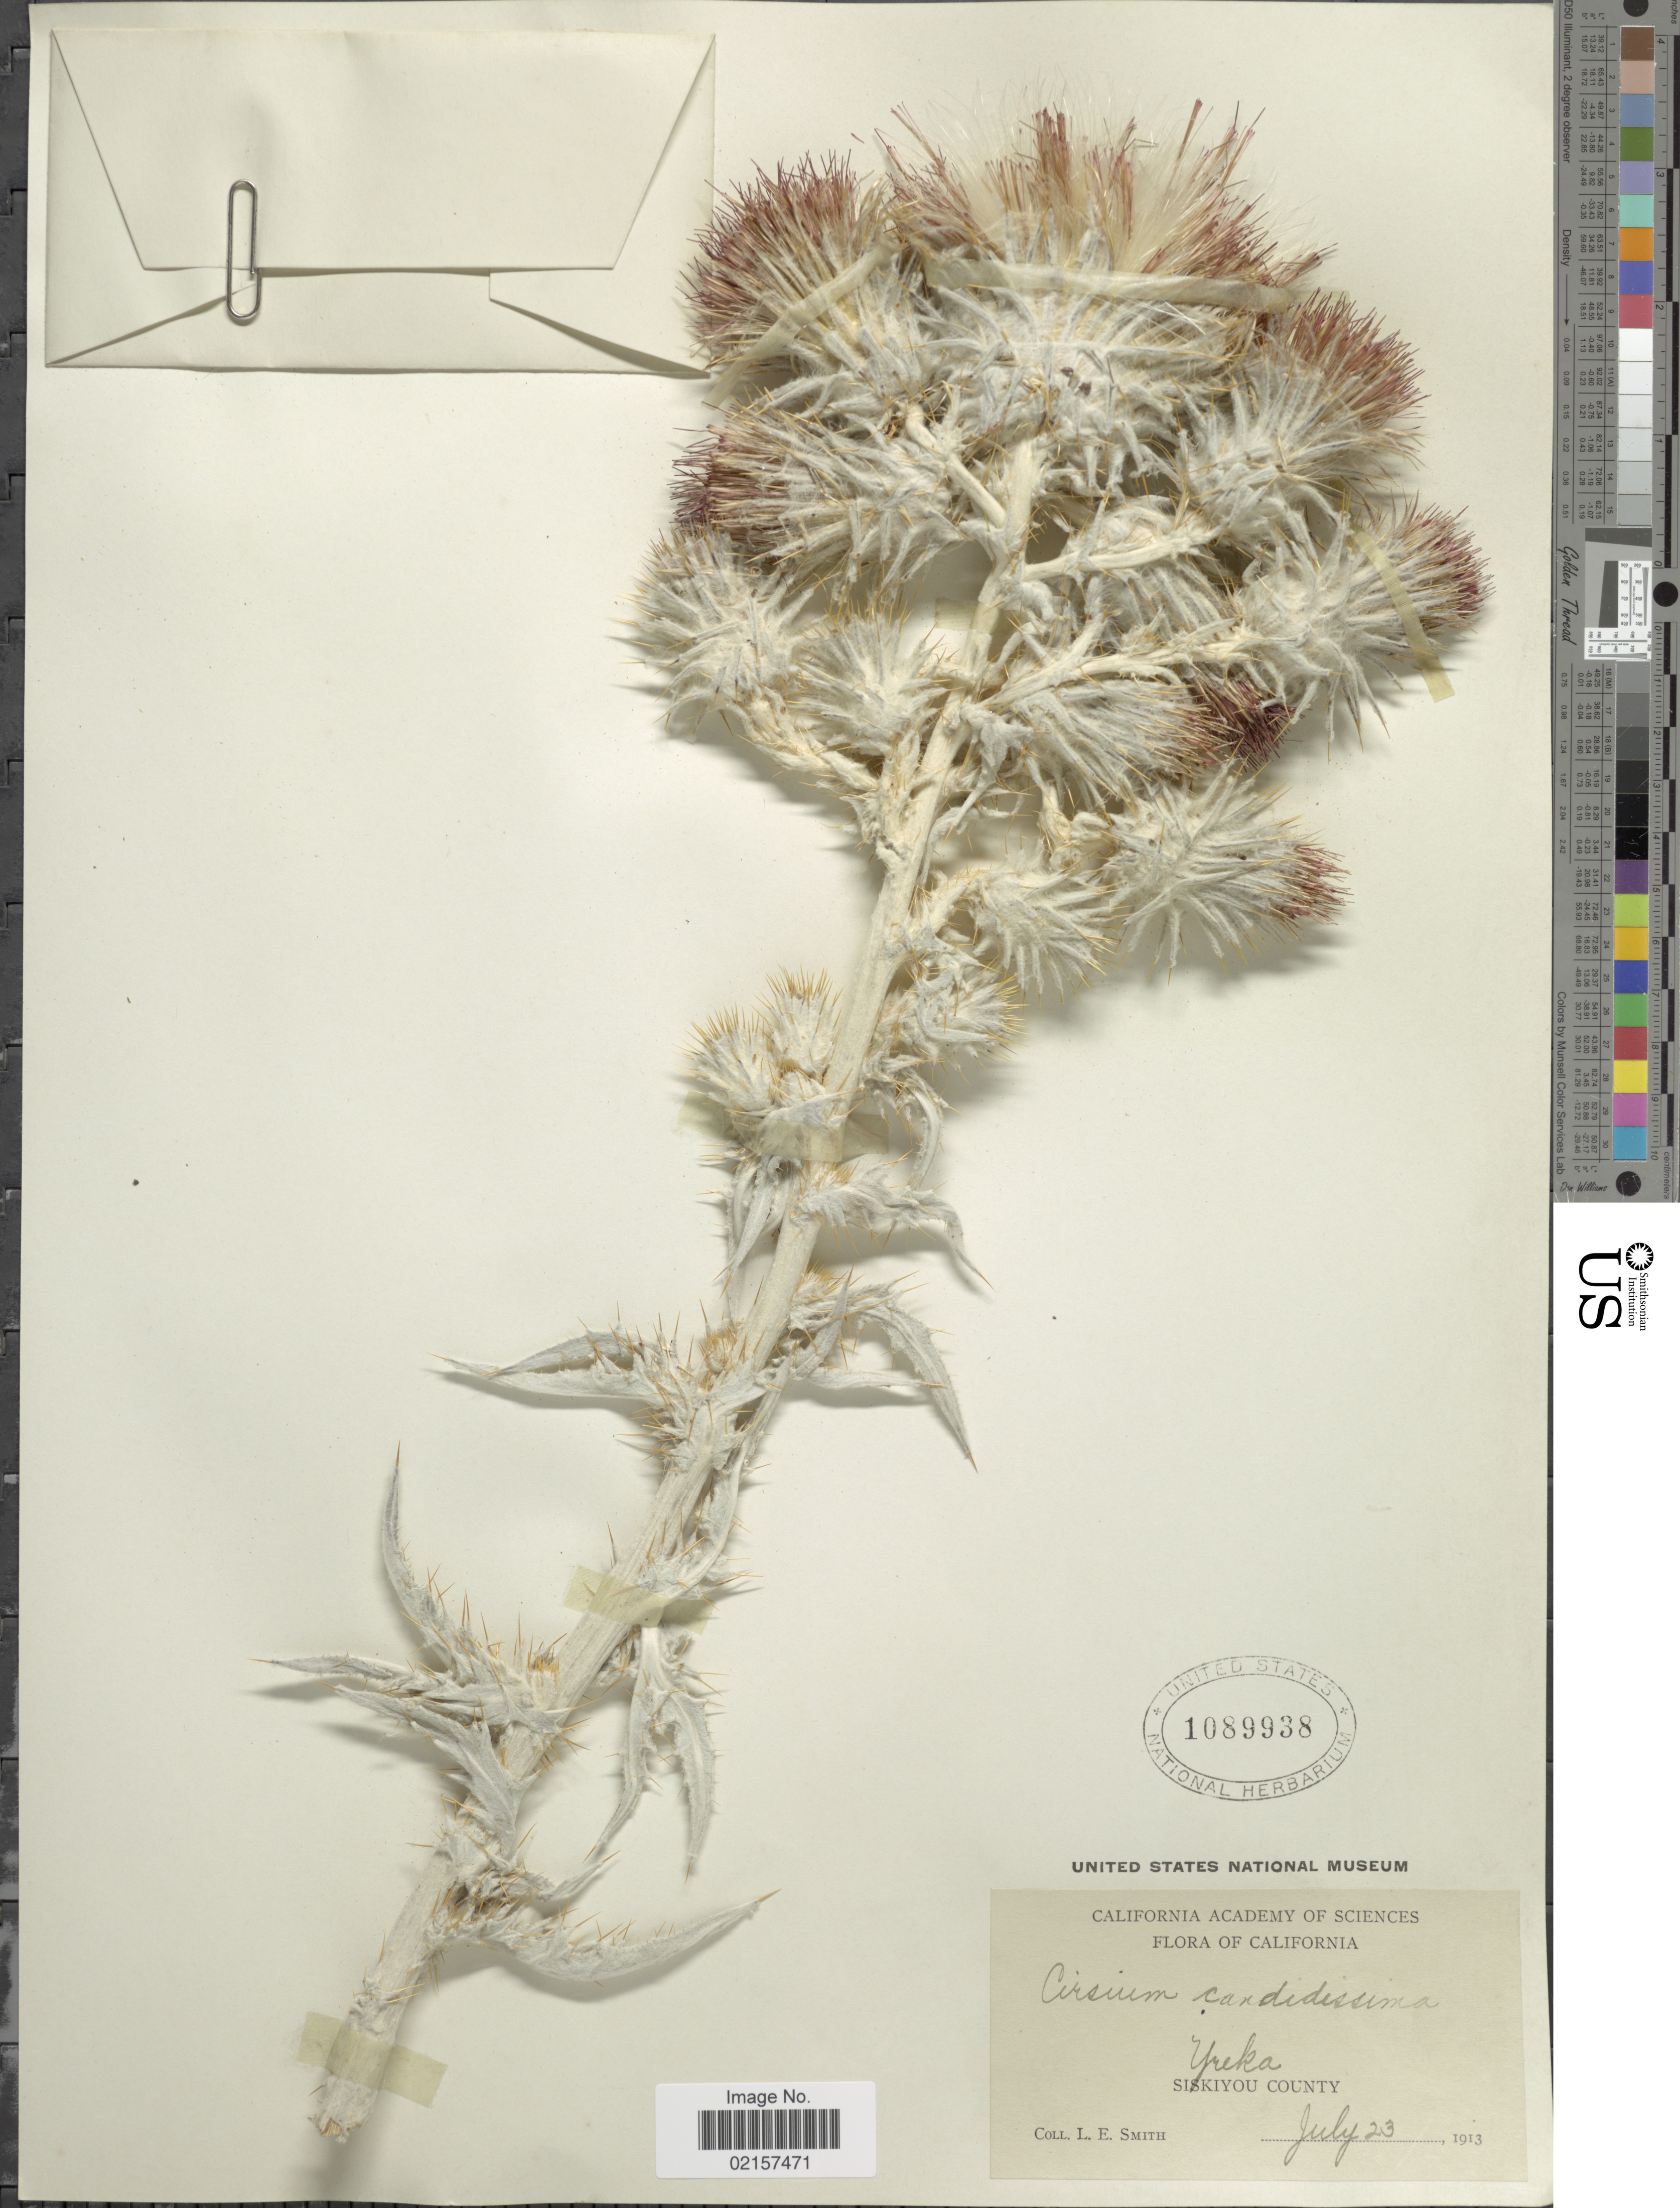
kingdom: Plantae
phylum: Tracheophyta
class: Magnoliopsida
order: Asterales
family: Asteraceae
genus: Cirsium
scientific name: Cirsium occidentale subsp. candidissimum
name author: (Greene) Petr.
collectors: L. E. Smith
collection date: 1913-07-23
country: United States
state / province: California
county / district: Siskiyou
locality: Yreka, Suskiyou County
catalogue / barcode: US 1089938